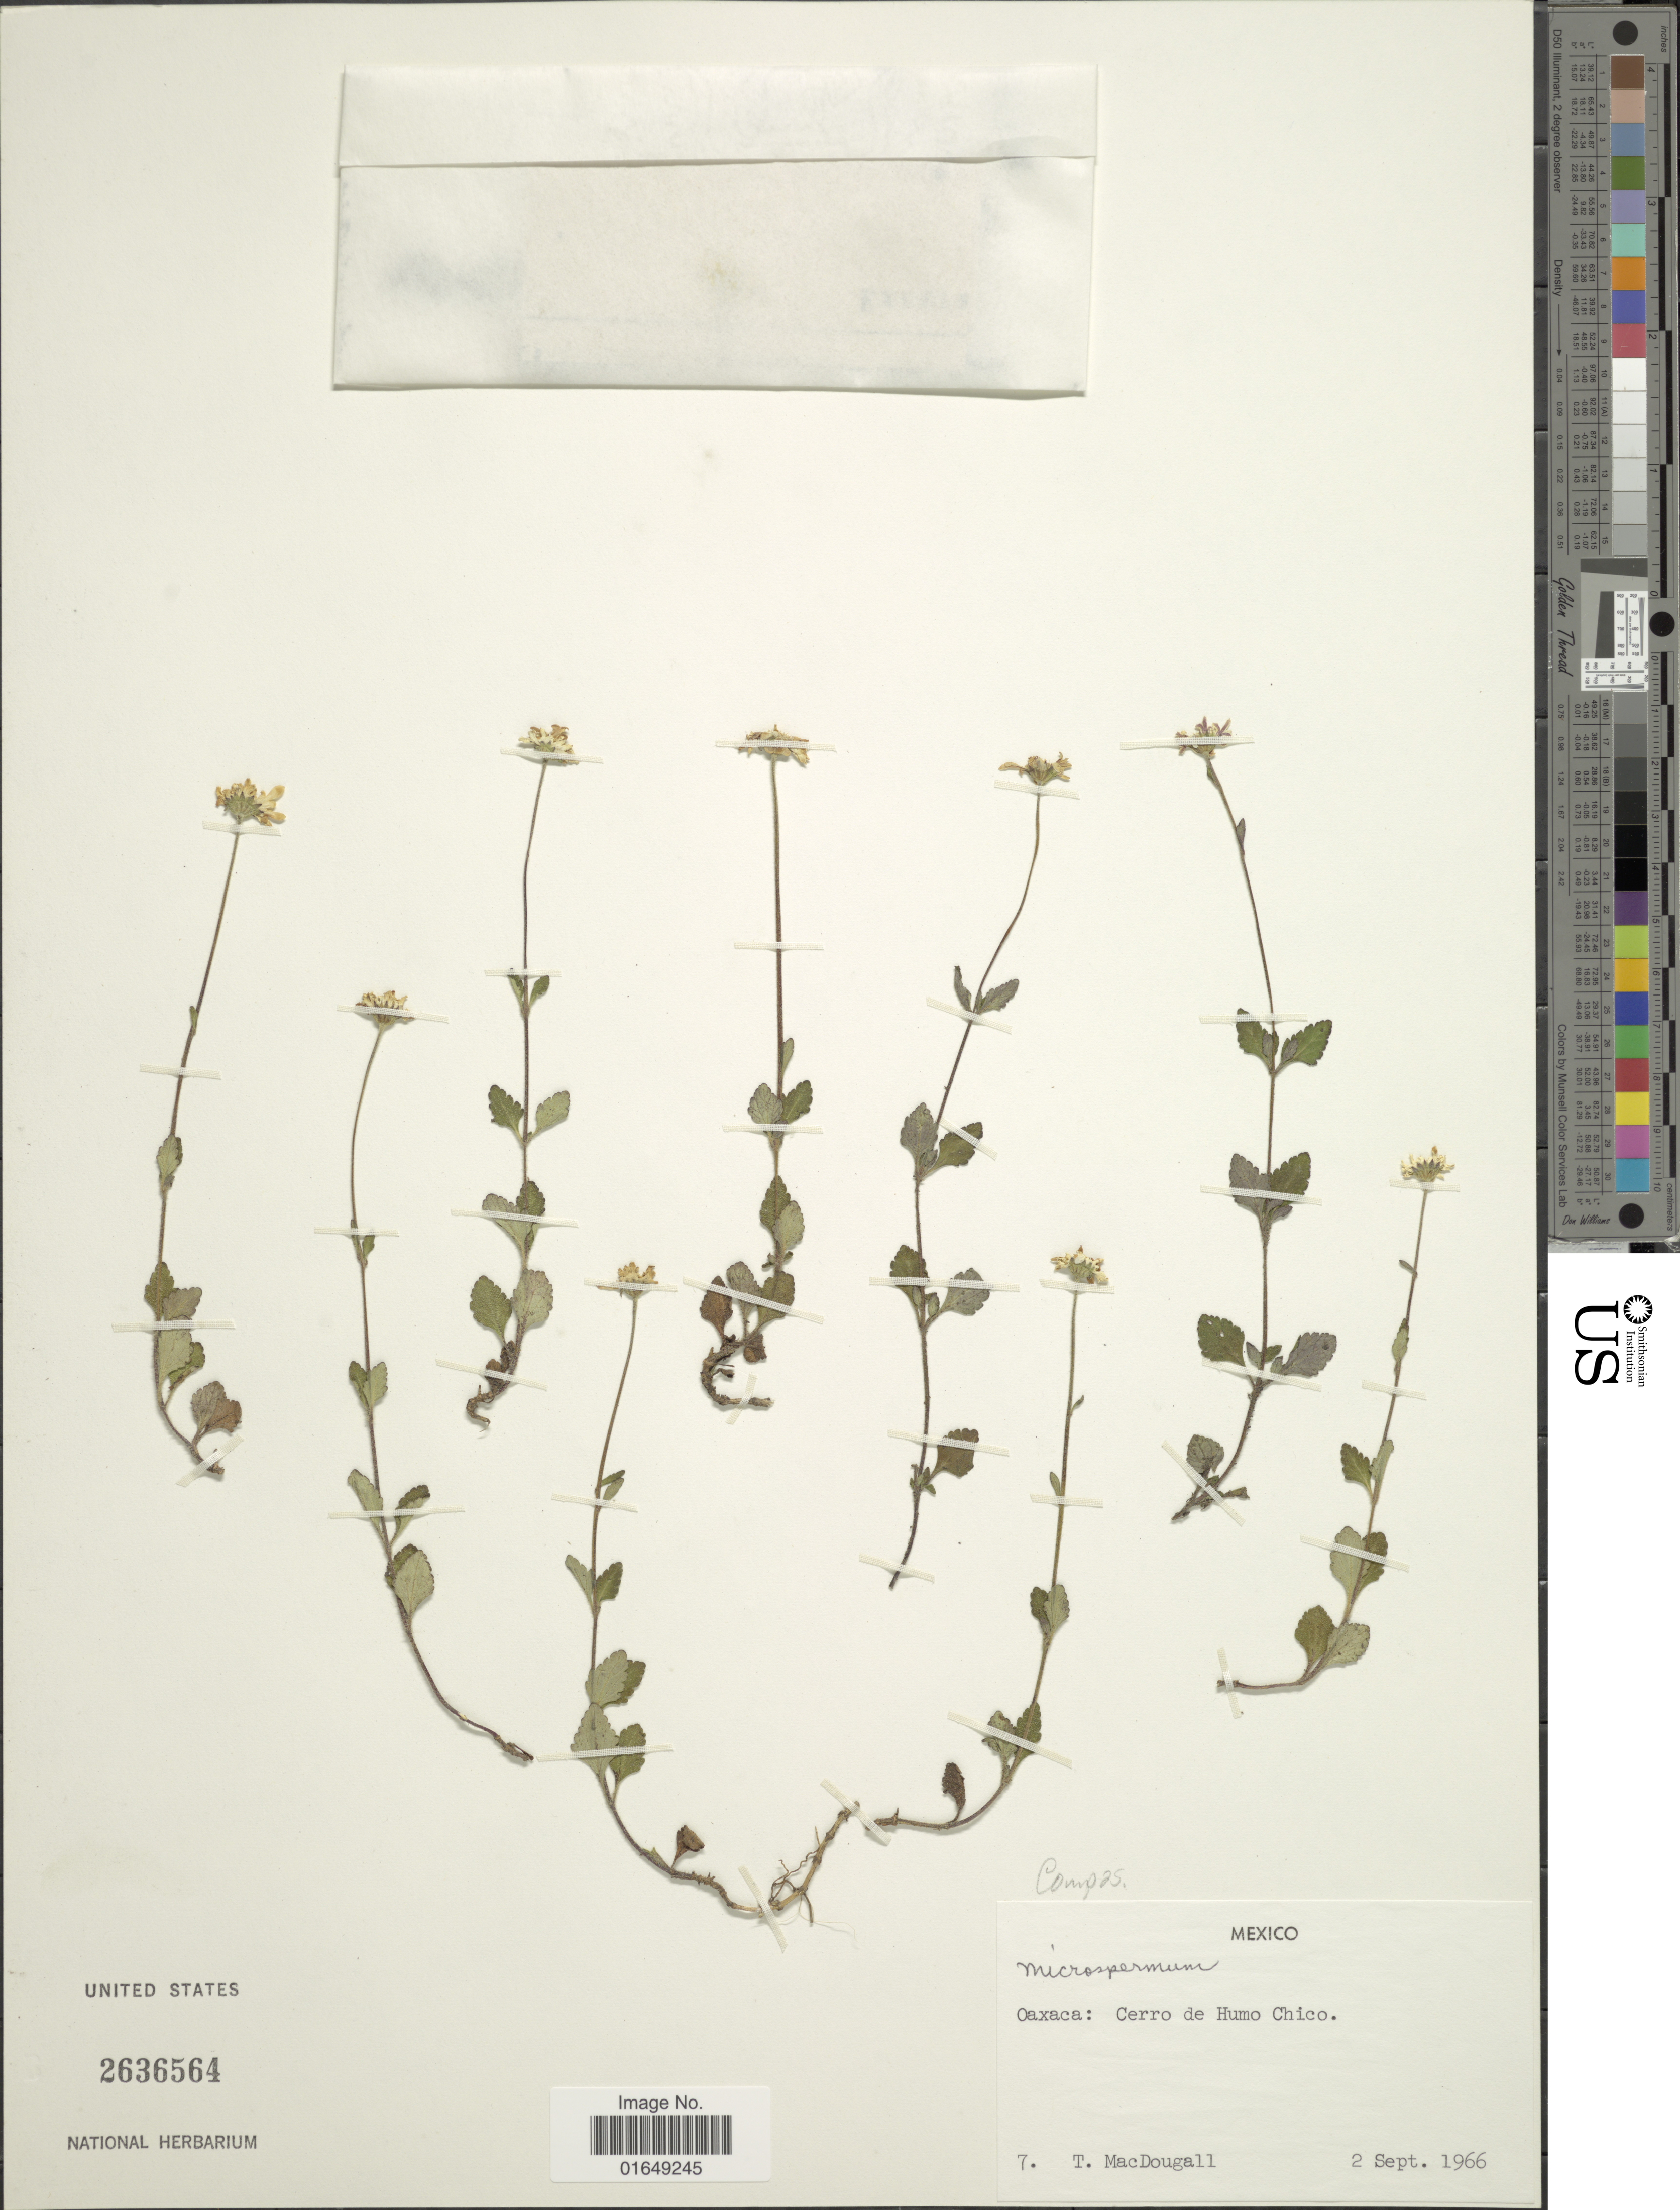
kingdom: Plantae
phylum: Tracheophyta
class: Magnoliopsida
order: Asterales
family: Asteraceae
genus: Microspermum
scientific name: Microspermum debile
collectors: T. B. MacDougall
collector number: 7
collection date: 1966-09-02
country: Mexico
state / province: Oaxaca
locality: Cerro de Humo Chico.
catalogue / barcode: US 2636564